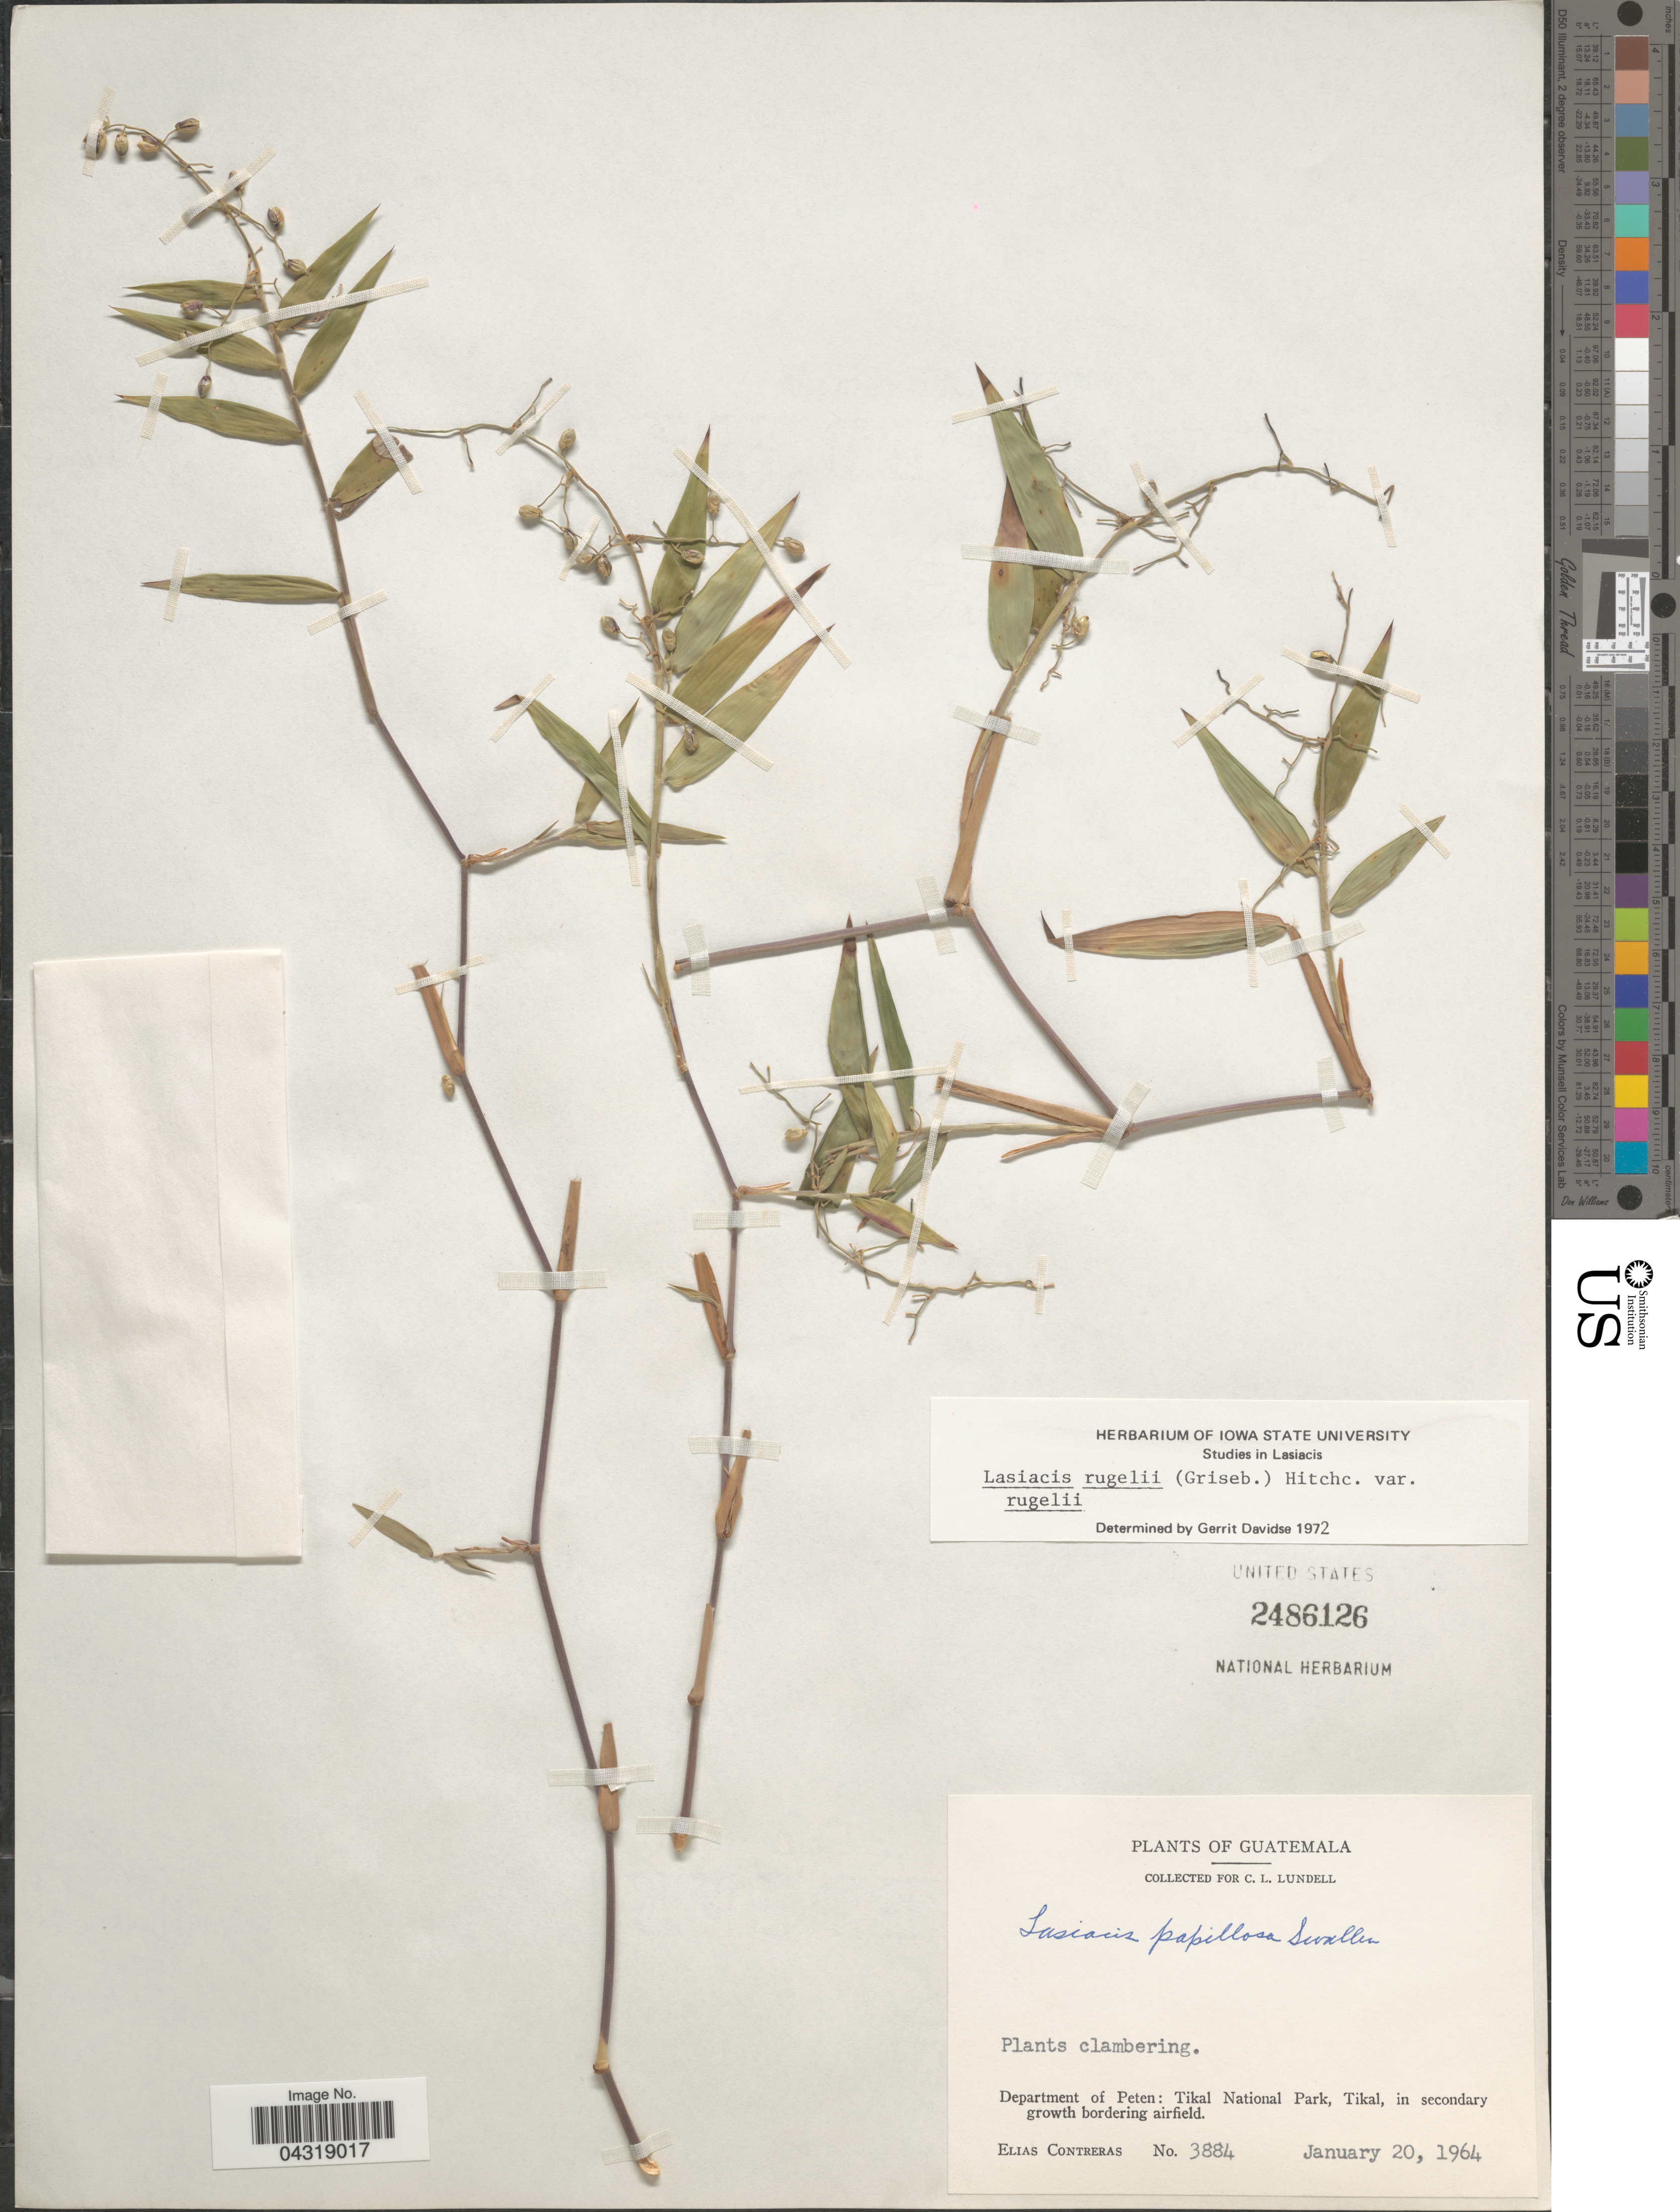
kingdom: Plantae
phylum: Tracheophyta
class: Liliopsida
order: Poales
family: Poaceae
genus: Lasiacis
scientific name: Lasiacis rugelii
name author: (Griseb.) Hitchc.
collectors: E. Contreras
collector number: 3884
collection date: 1964-01-20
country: Guatemala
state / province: El Peten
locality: Department of Peten: Tikal National Park, Tikal, in secondary growth bordering airfield.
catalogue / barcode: US 2486126